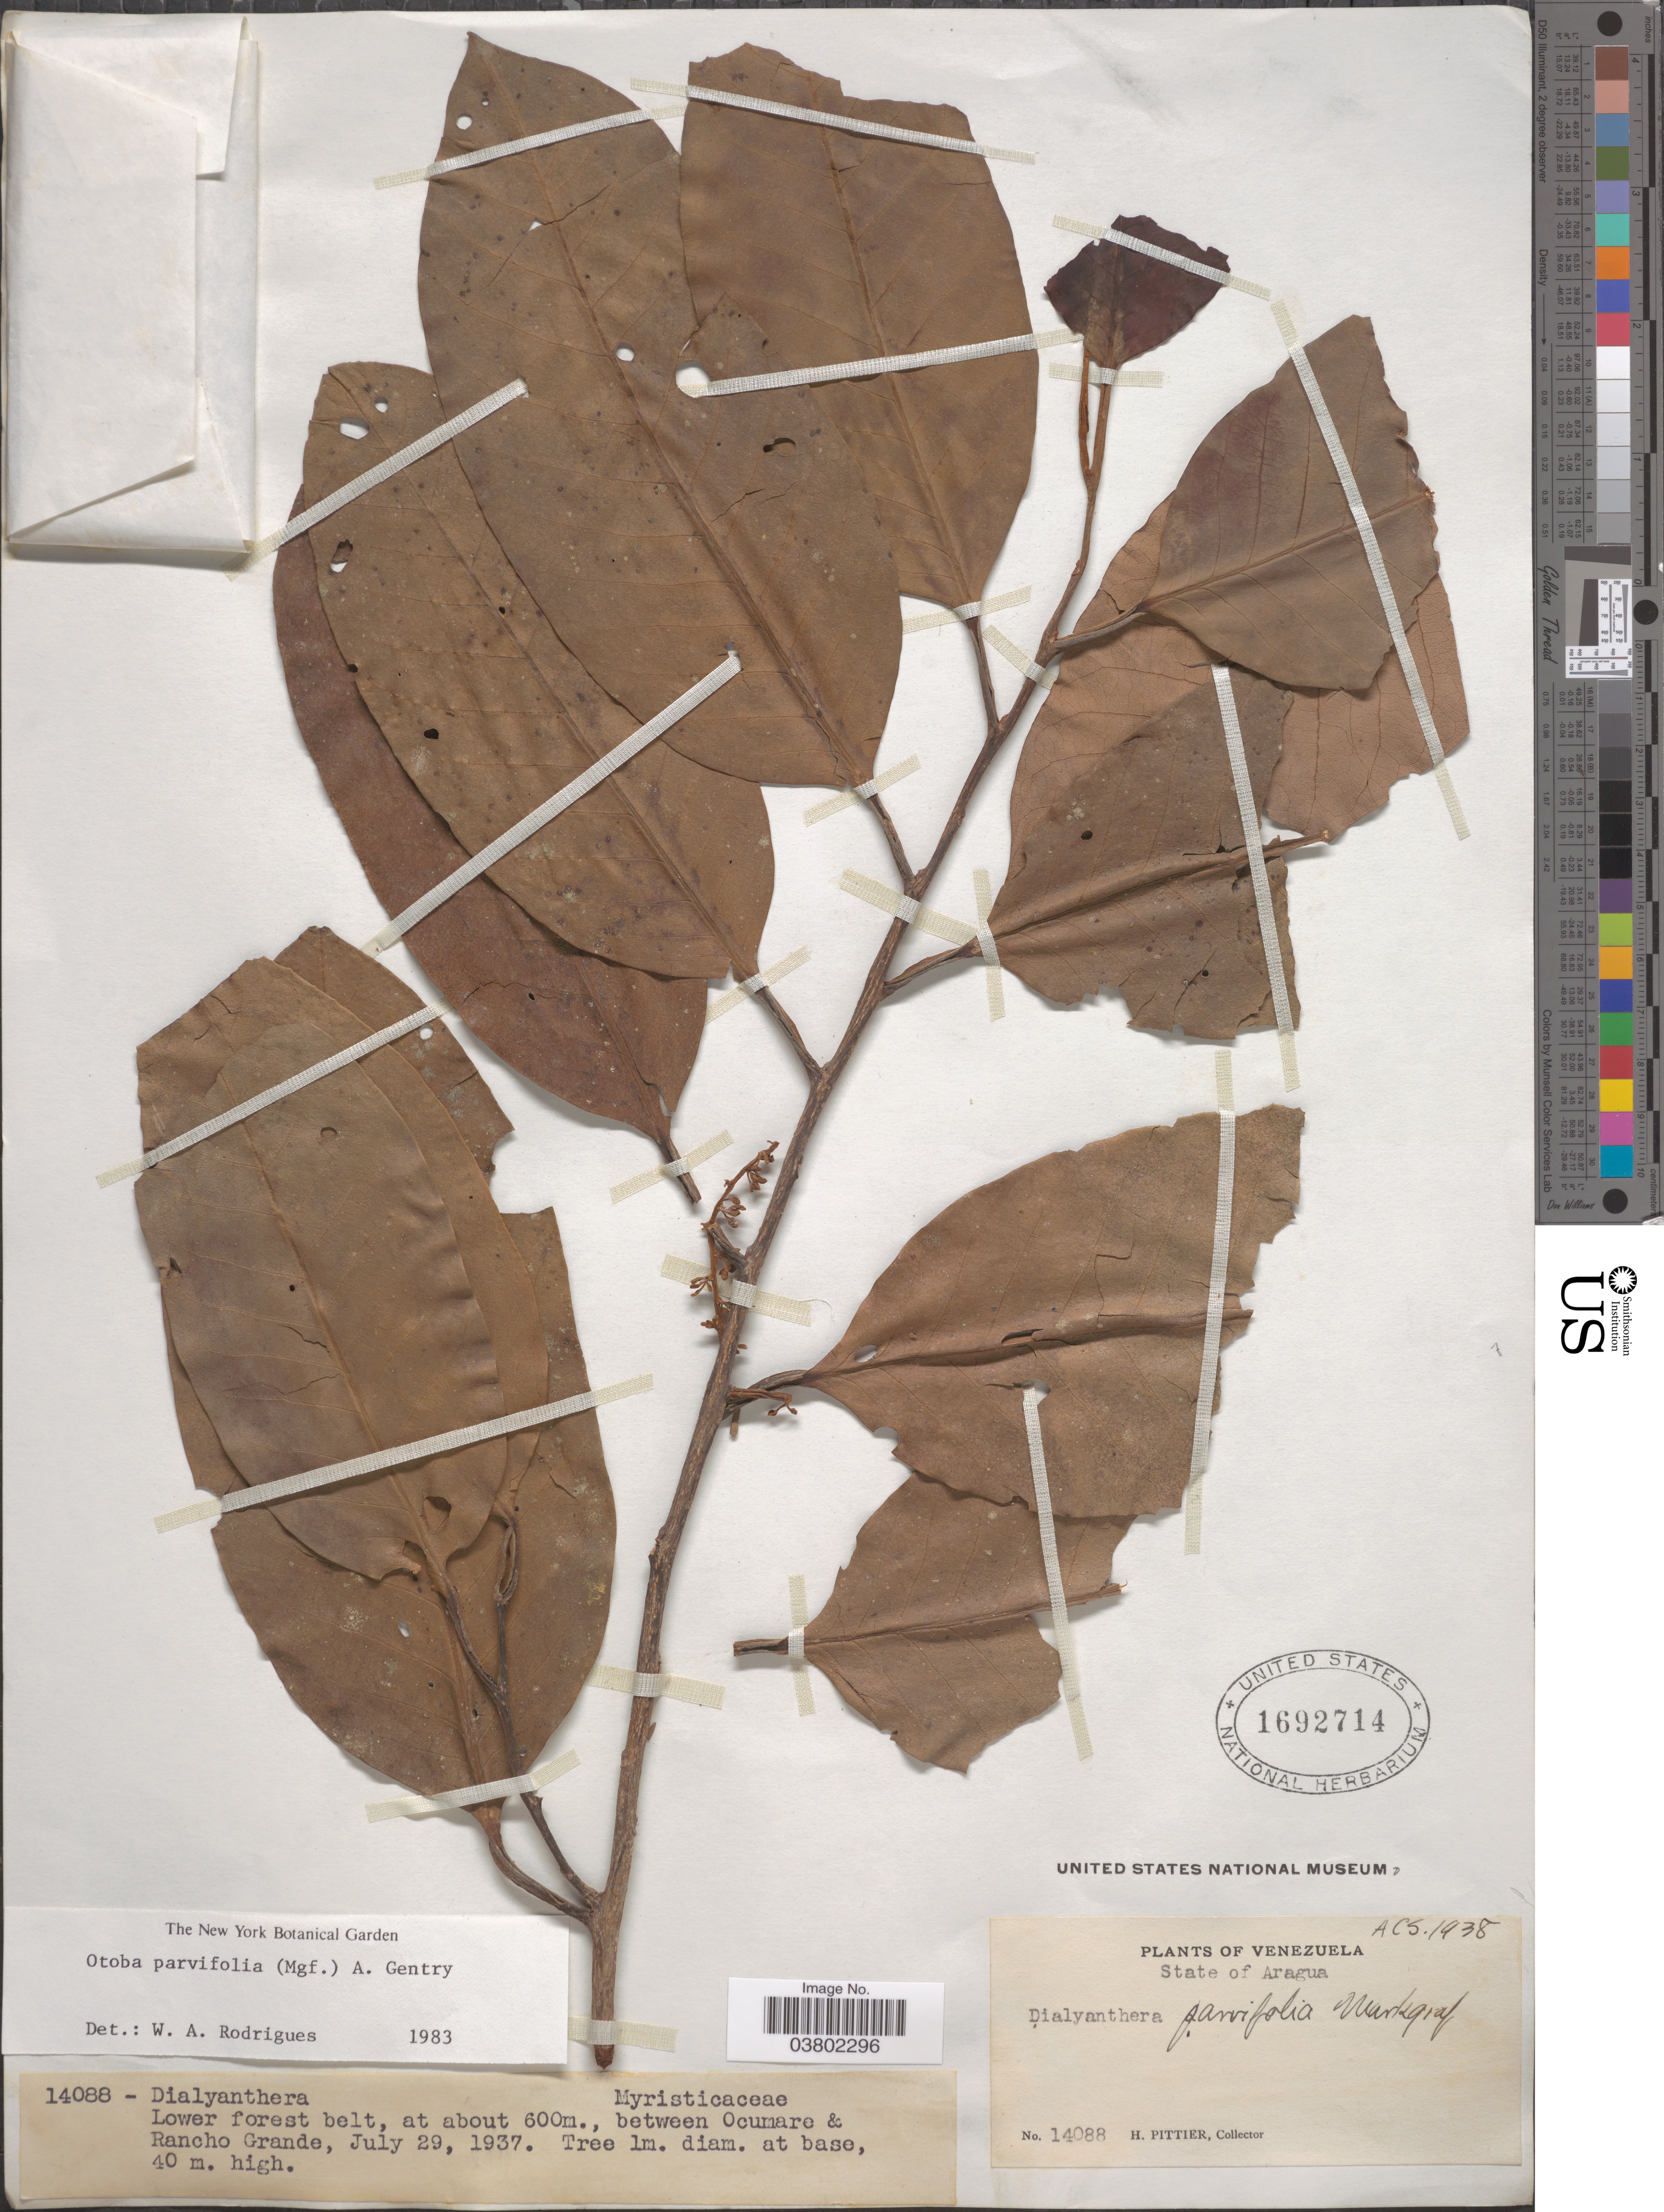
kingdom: Plantae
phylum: Tracheophyta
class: Magnoliopsida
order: Magnoliales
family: Myristicaceae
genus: Otoba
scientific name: Otoba parvifolia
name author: (Markgr.) A.H. Gentry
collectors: H. F. Pittier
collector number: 14088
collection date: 1937-07-29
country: Venezuela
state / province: Aragua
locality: Between Ocumare & Rancho Grande.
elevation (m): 600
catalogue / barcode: US 1692714